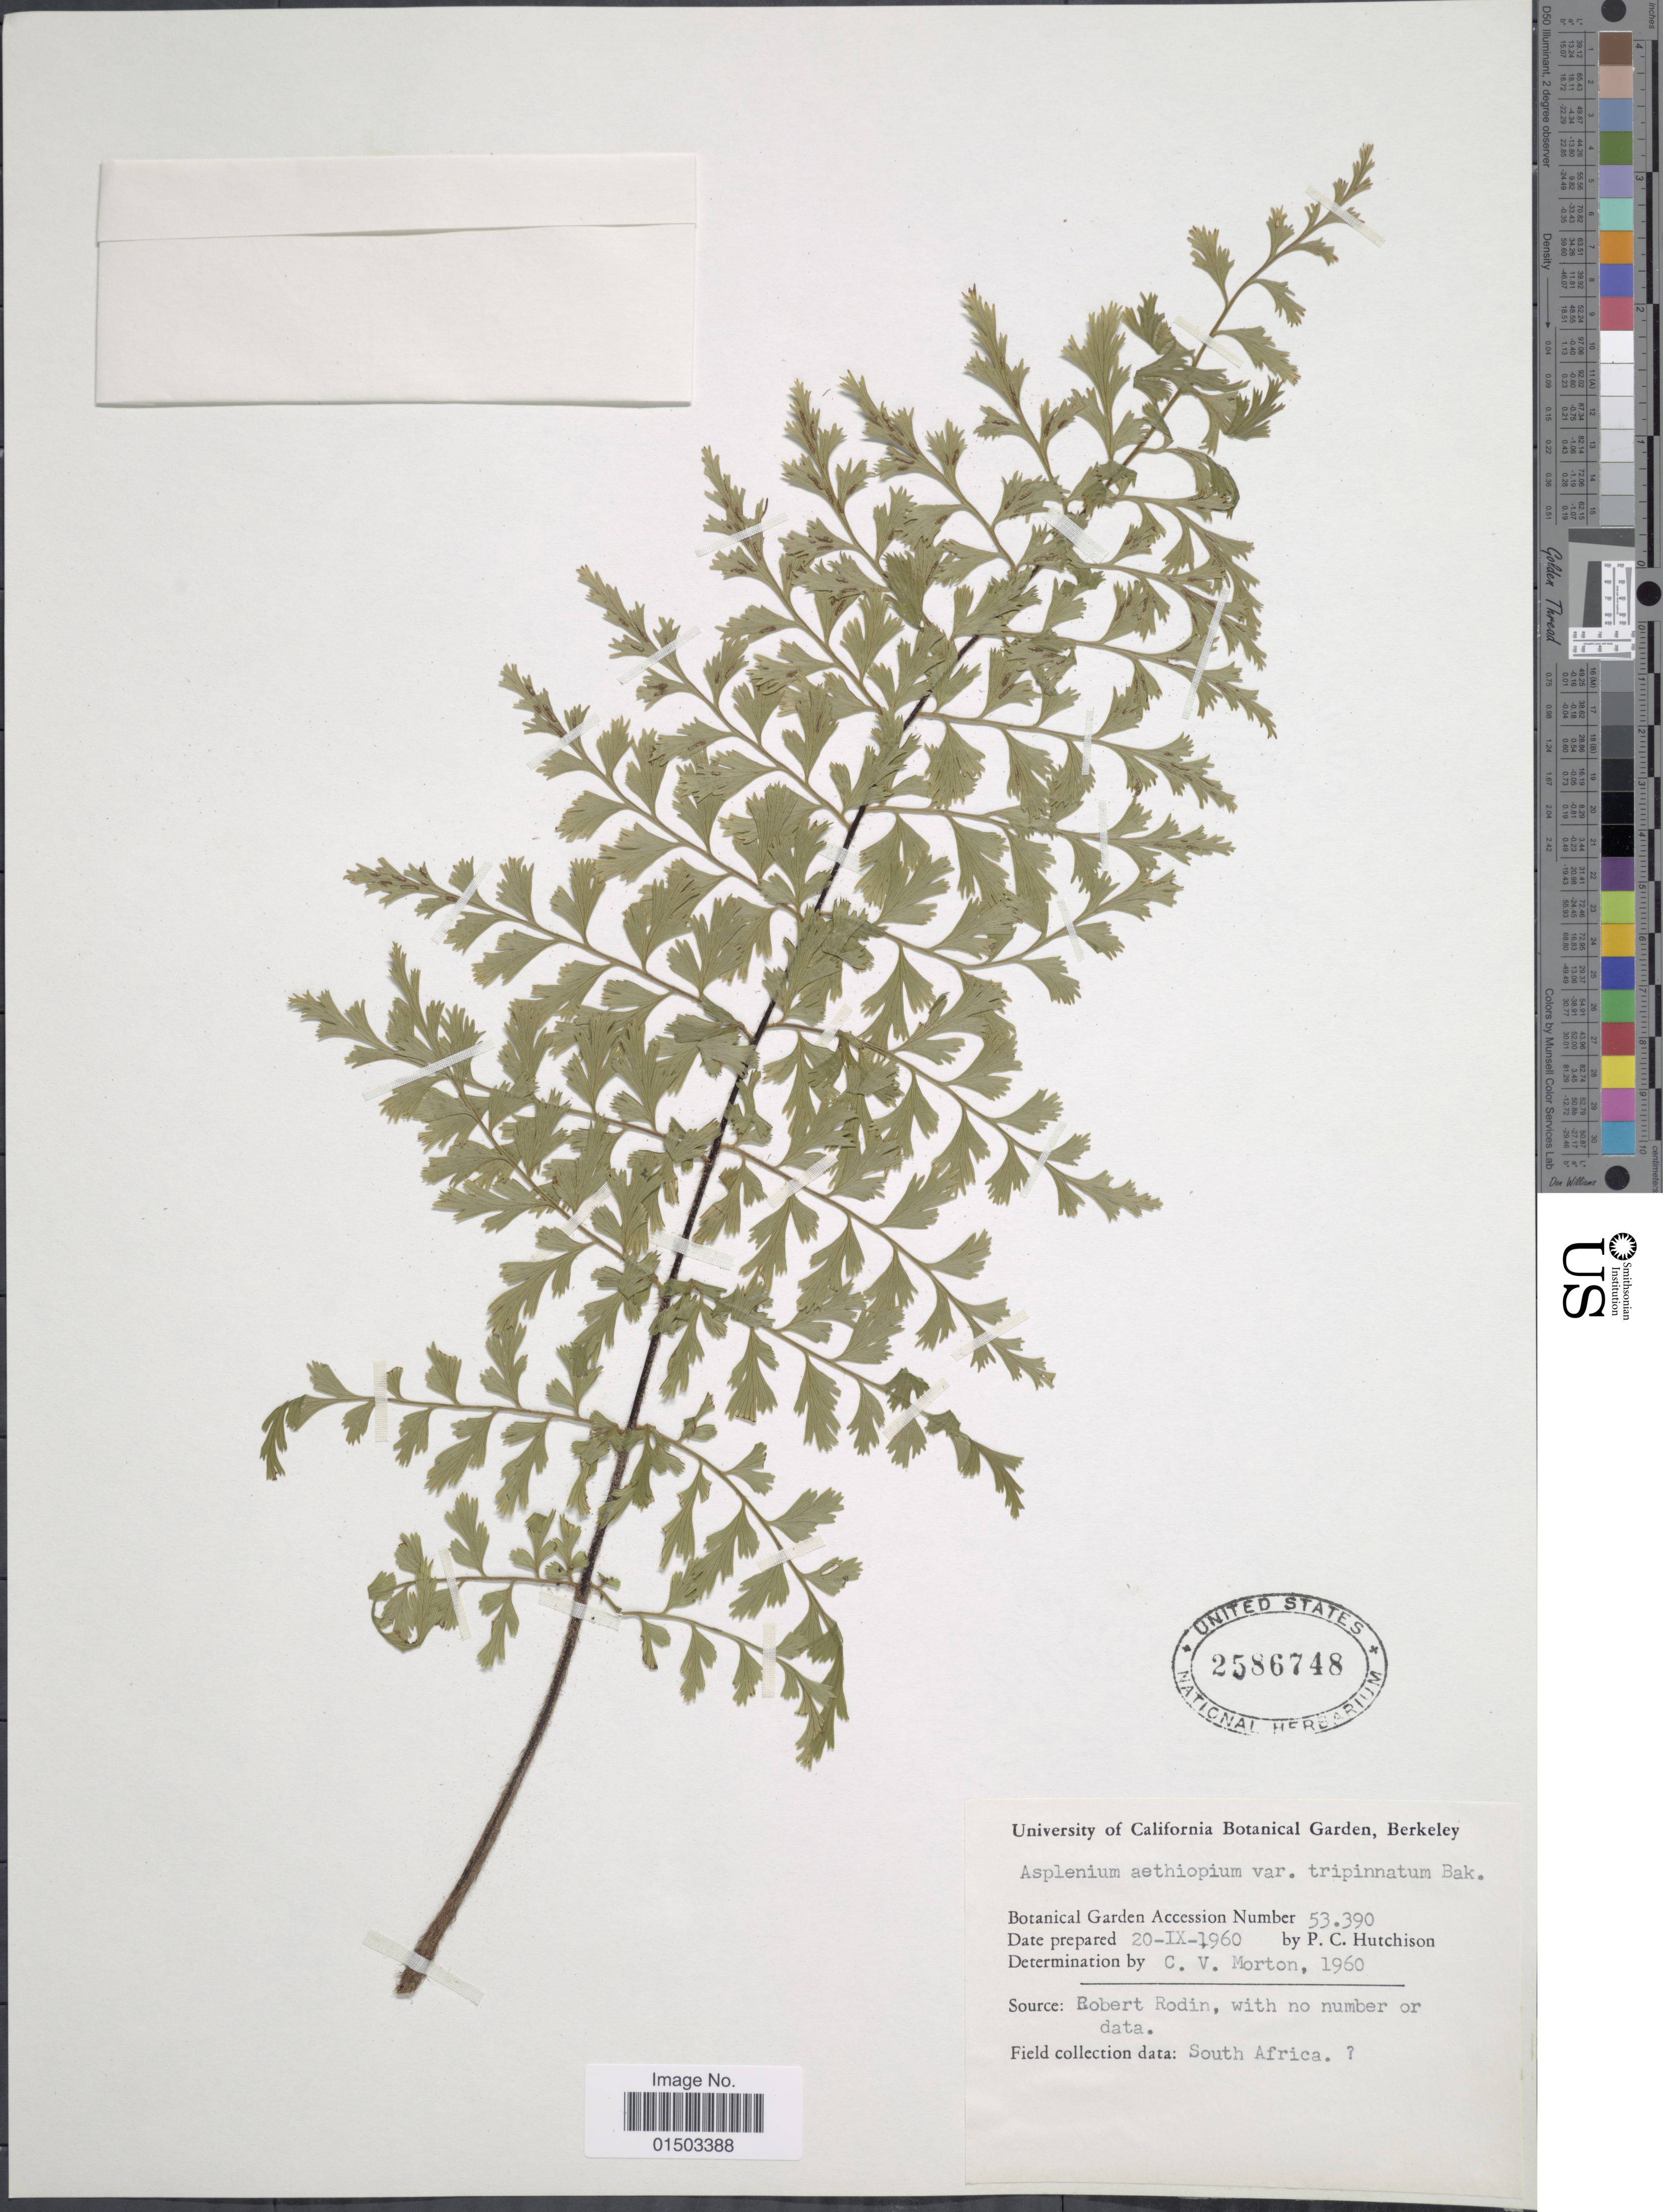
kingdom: Plantae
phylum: Tracheophyta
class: Polypodiopsida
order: Polypodiales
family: Aspleniaceae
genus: Asplenium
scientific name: Asplenium aethiopicum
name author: (Burm. f.) Bech.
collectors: P. C. Hutchison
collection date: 1960-09-20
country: United States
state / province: California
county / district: Alameda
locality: University of California Botanical Garden, Berkeley. Botanical Accession number 53.390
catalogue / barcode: US 2586748